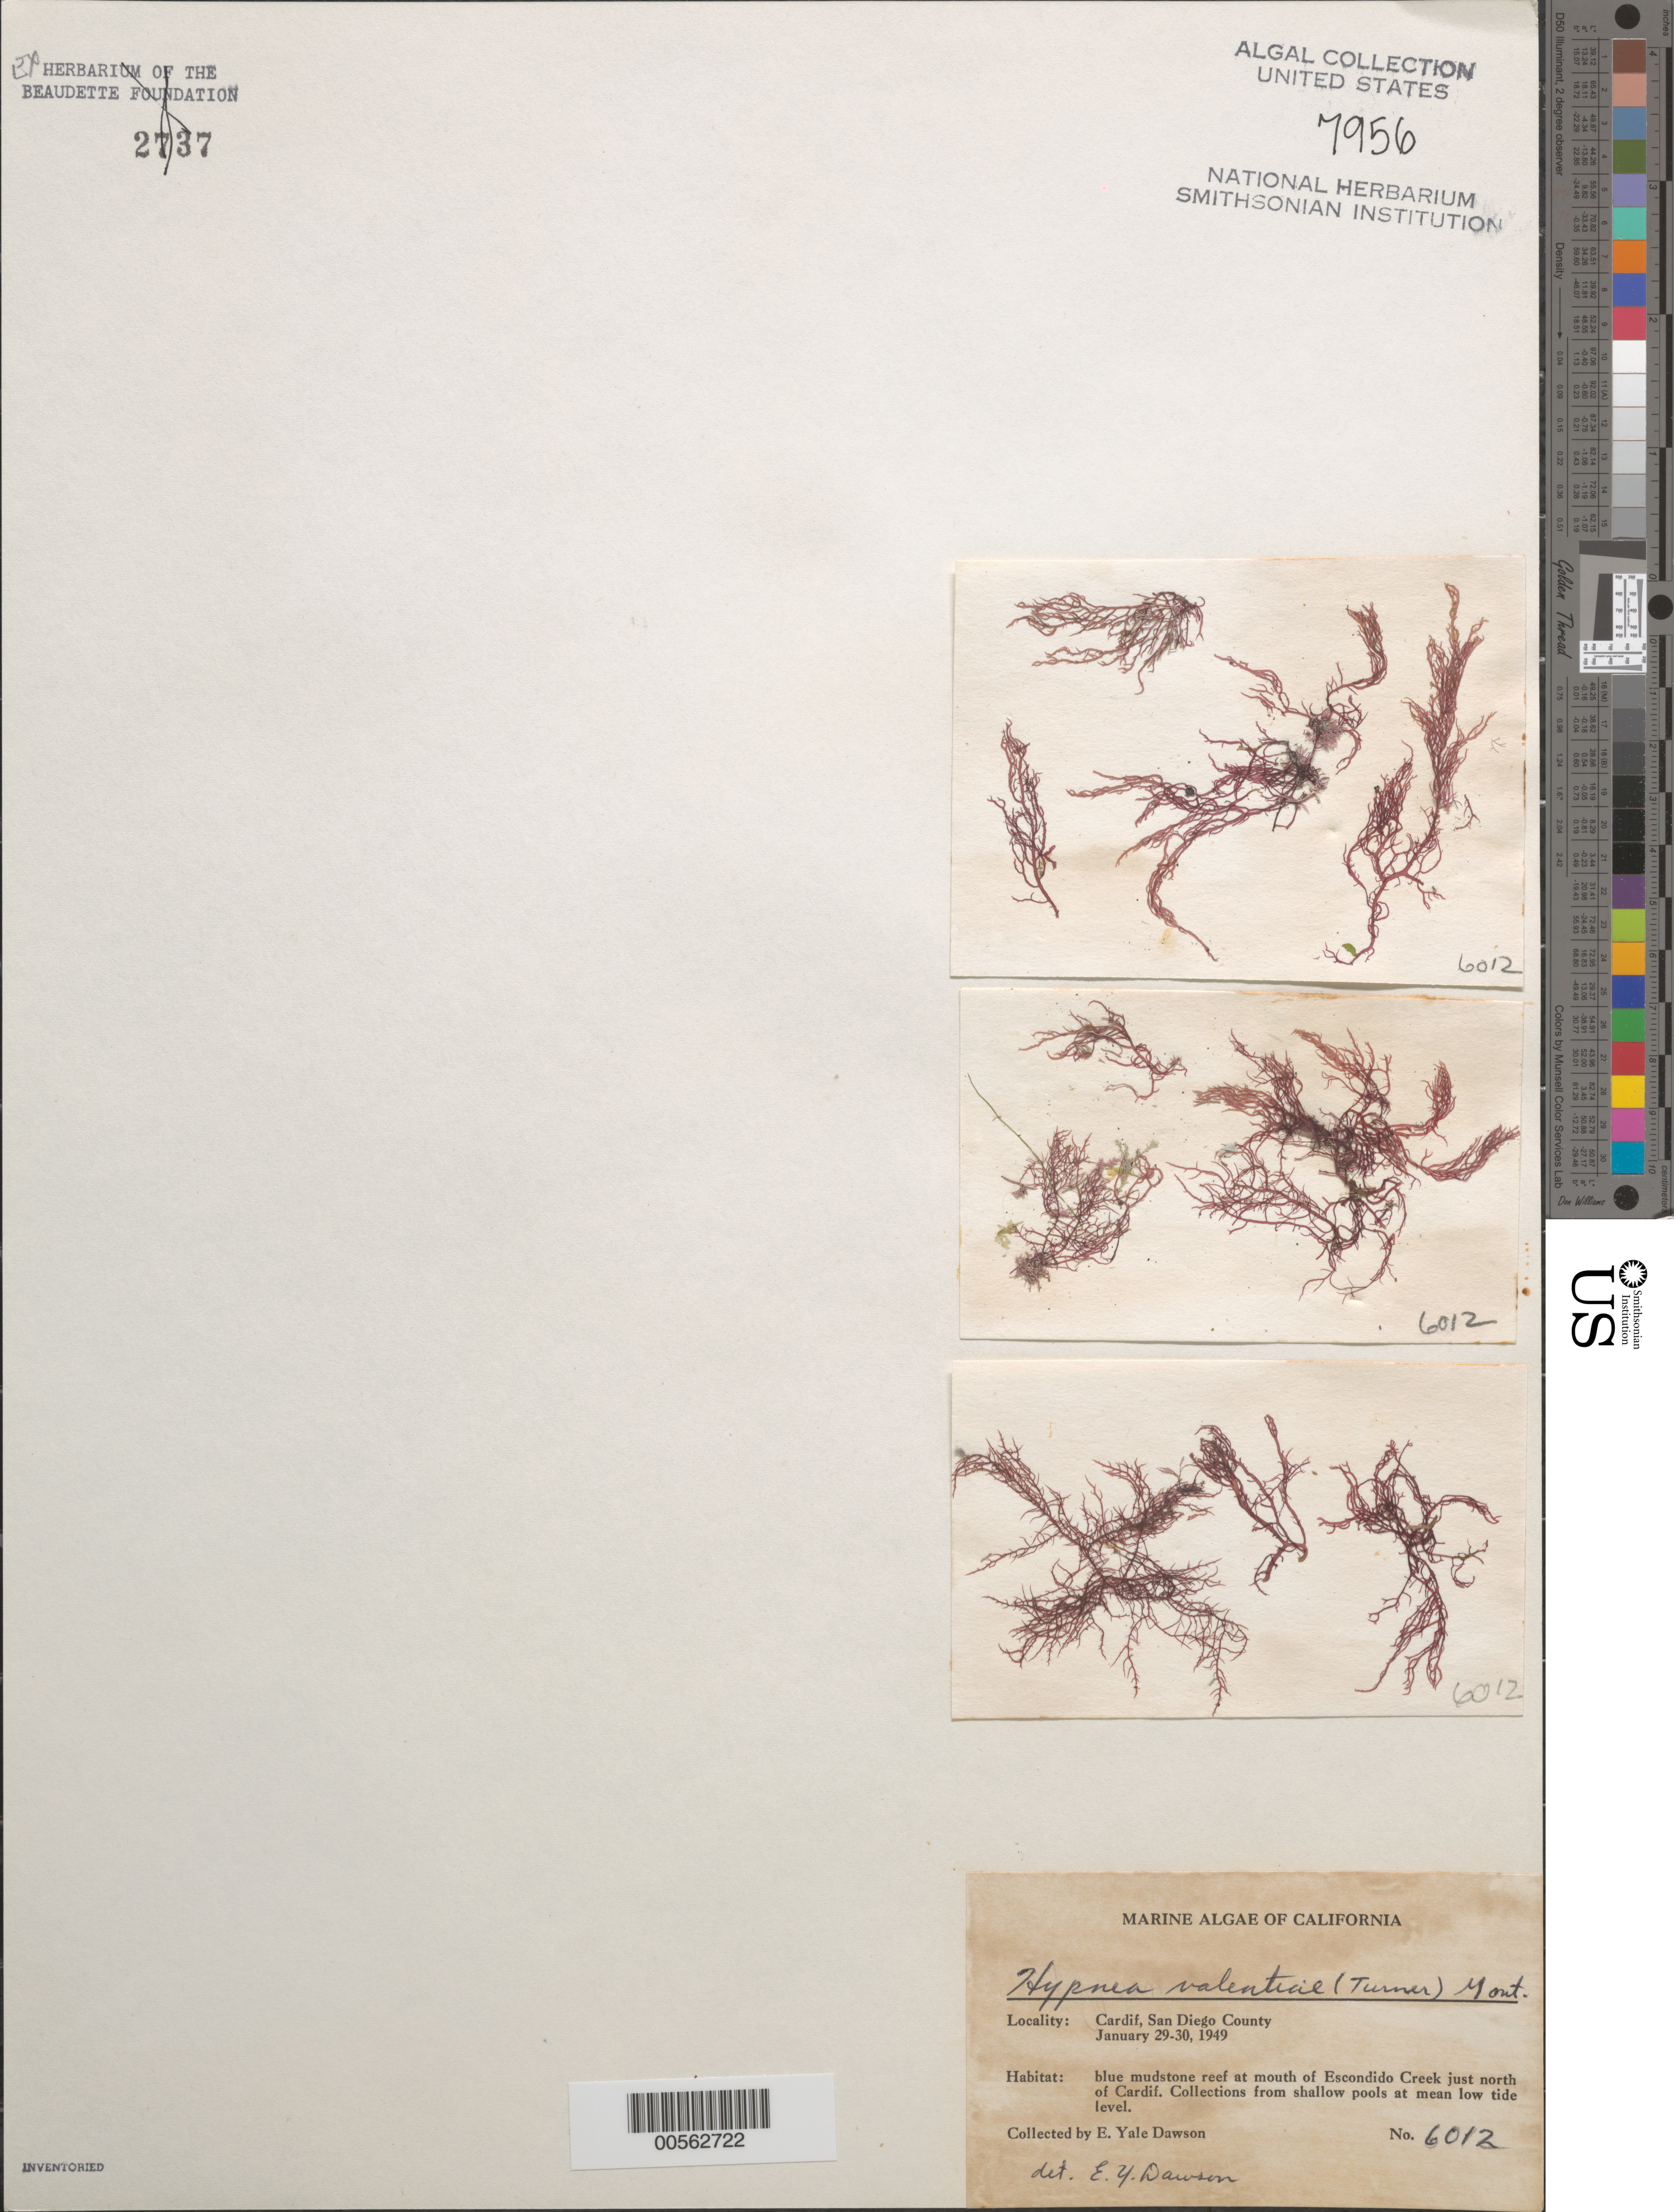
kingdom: Plantae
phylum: Rhodophyta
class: Florideophyceae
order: Gigartinales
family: Cystocloniaceae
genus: Hypnea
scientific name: Hypnea valentiae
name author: (Turner) Mont.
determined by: Dawson, E. Y.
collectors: E. Y. Dawson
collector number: EYD 6012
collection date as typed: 29 Jan 1949 TO 30 Jan 1949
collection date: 1949-01-29/1949-01-30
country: United States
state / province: California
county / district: San Diego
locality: Escondido Creek mouth, just north of Cardiff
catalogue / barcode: US 7956